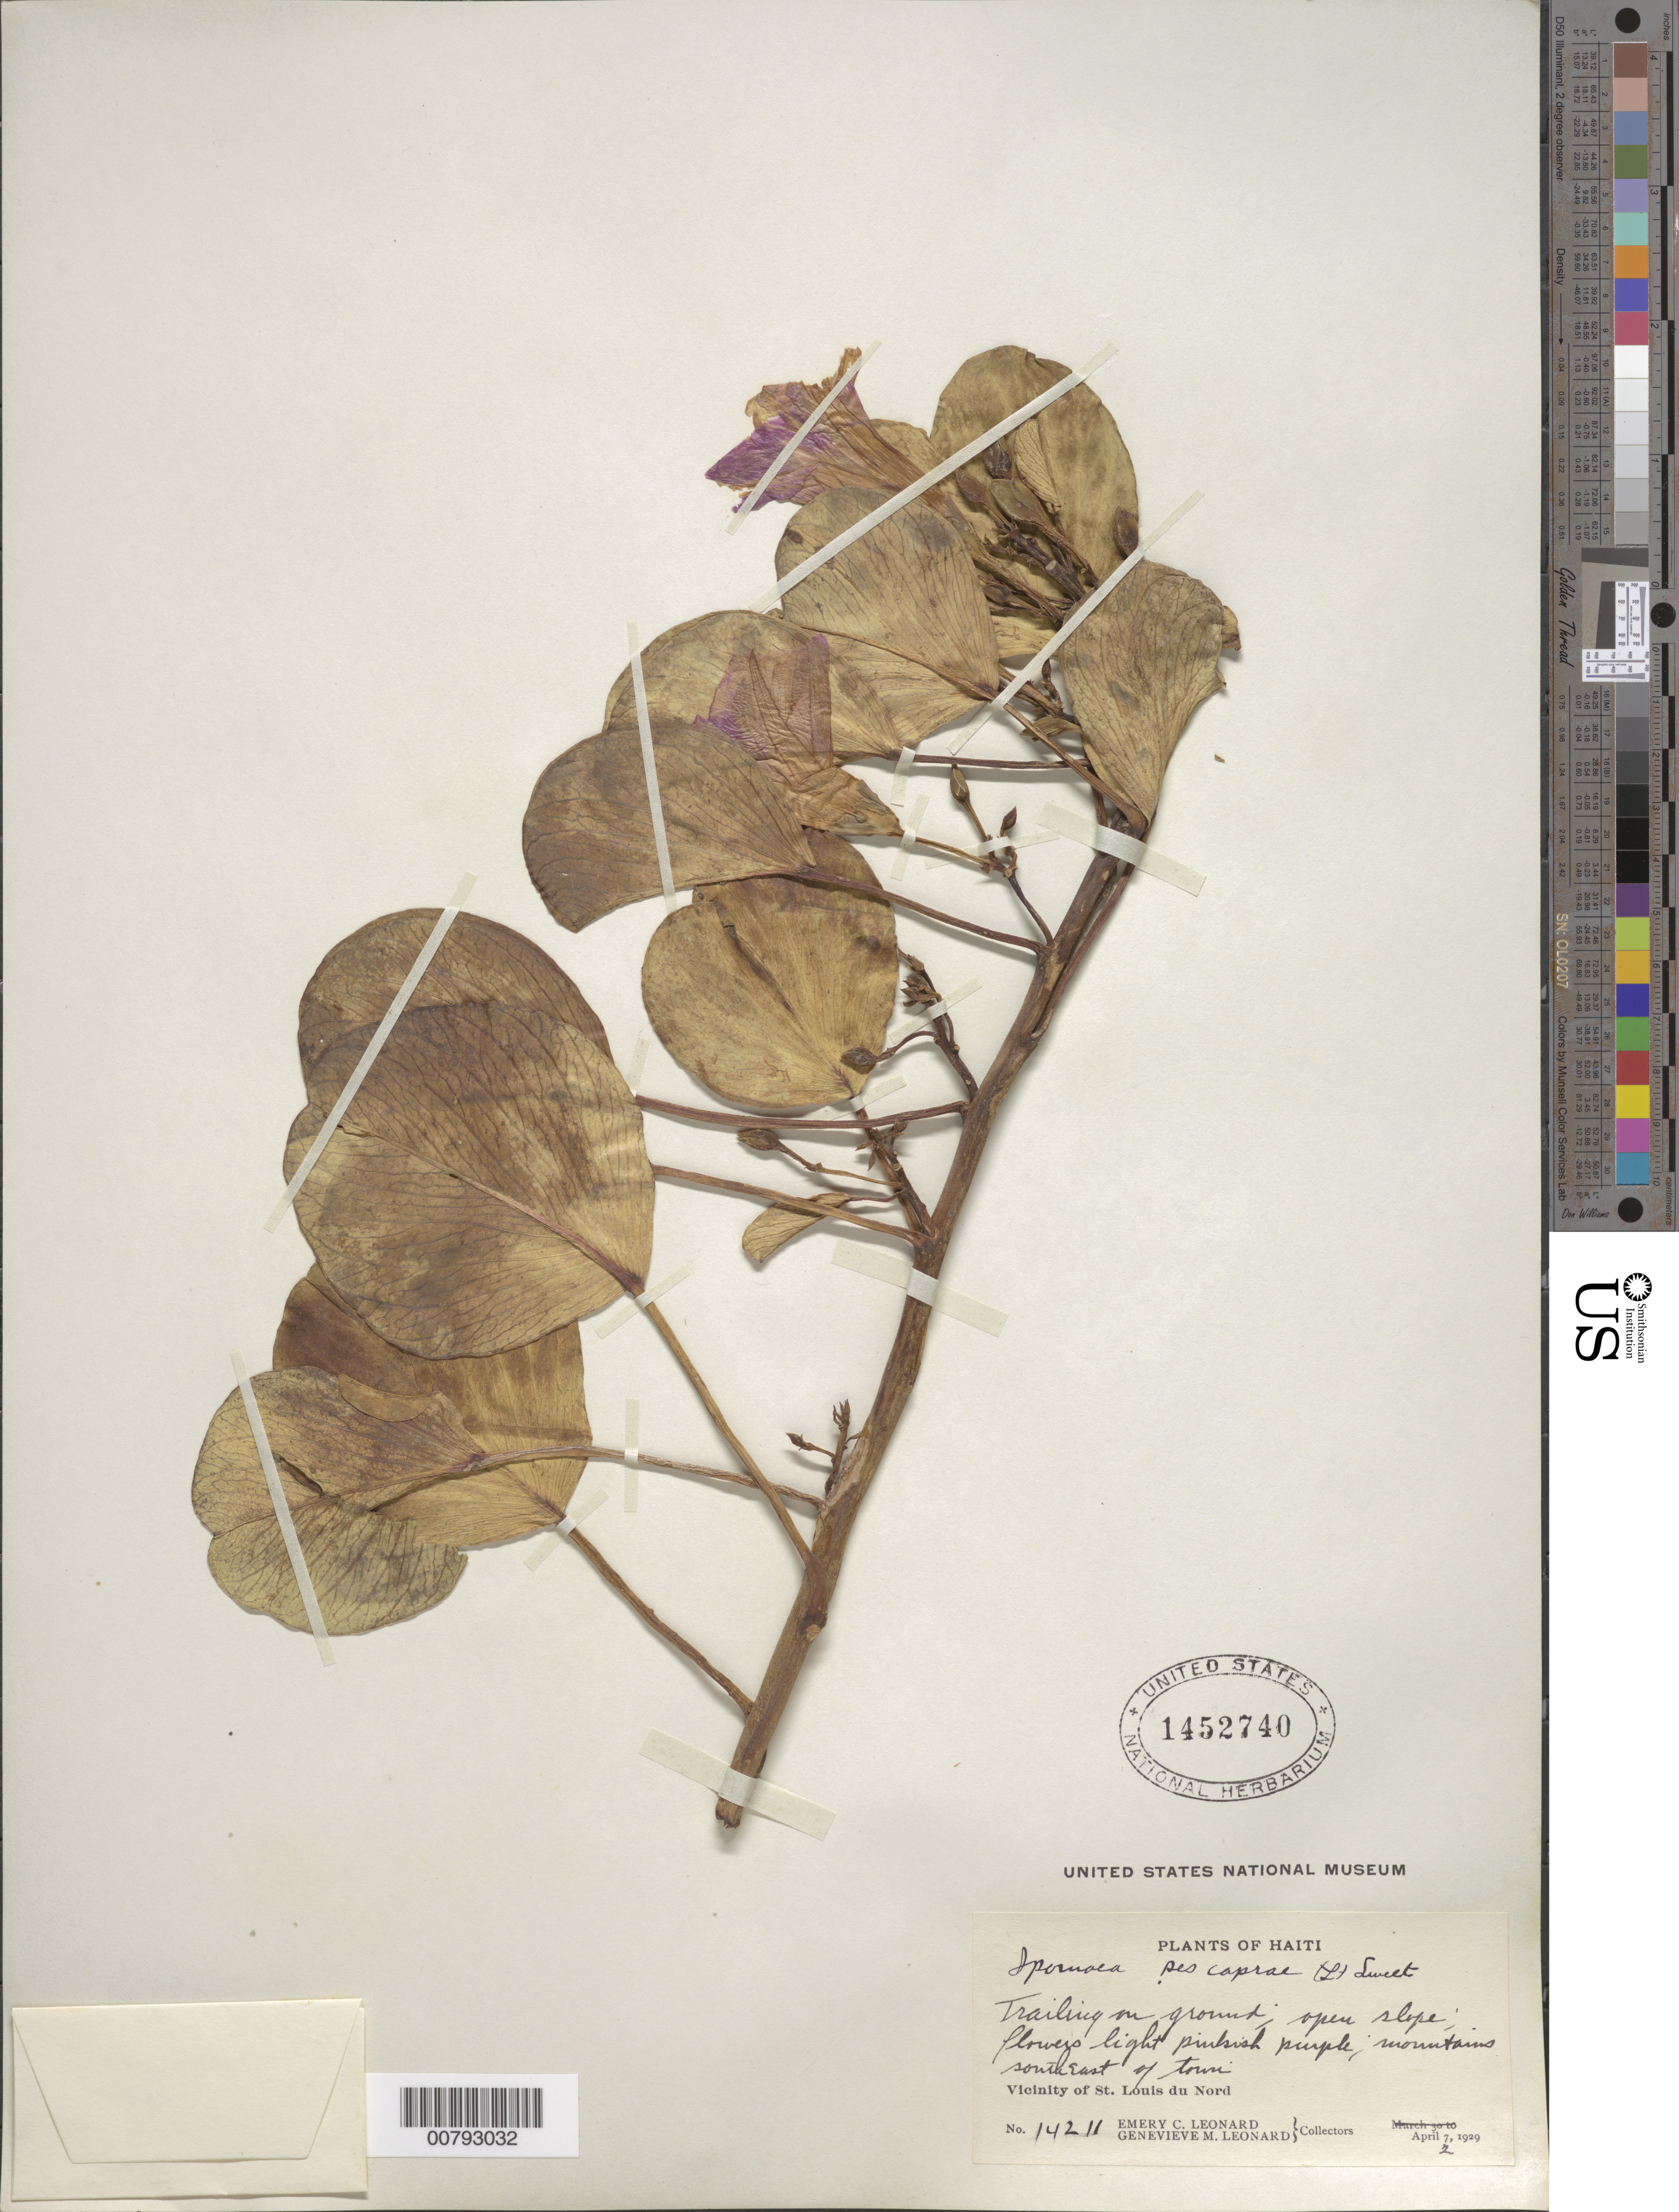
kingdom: Plantae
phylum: Tracheophyta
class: Magnoliopsida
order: Solanales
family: Convolvulaceae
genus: Ipomoea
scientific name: Ipomoea pes-caprae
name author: (L.) R. Br.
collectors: E. C. Leonard & G. M. Leonard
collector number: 14211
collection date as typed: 02 Apr 1929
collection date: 1929-04-02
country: Haiti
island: Hispaniola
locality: Vicinity of St. Louis du Nord, southeast of town.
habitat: Mountains.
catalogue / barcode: US 1452740